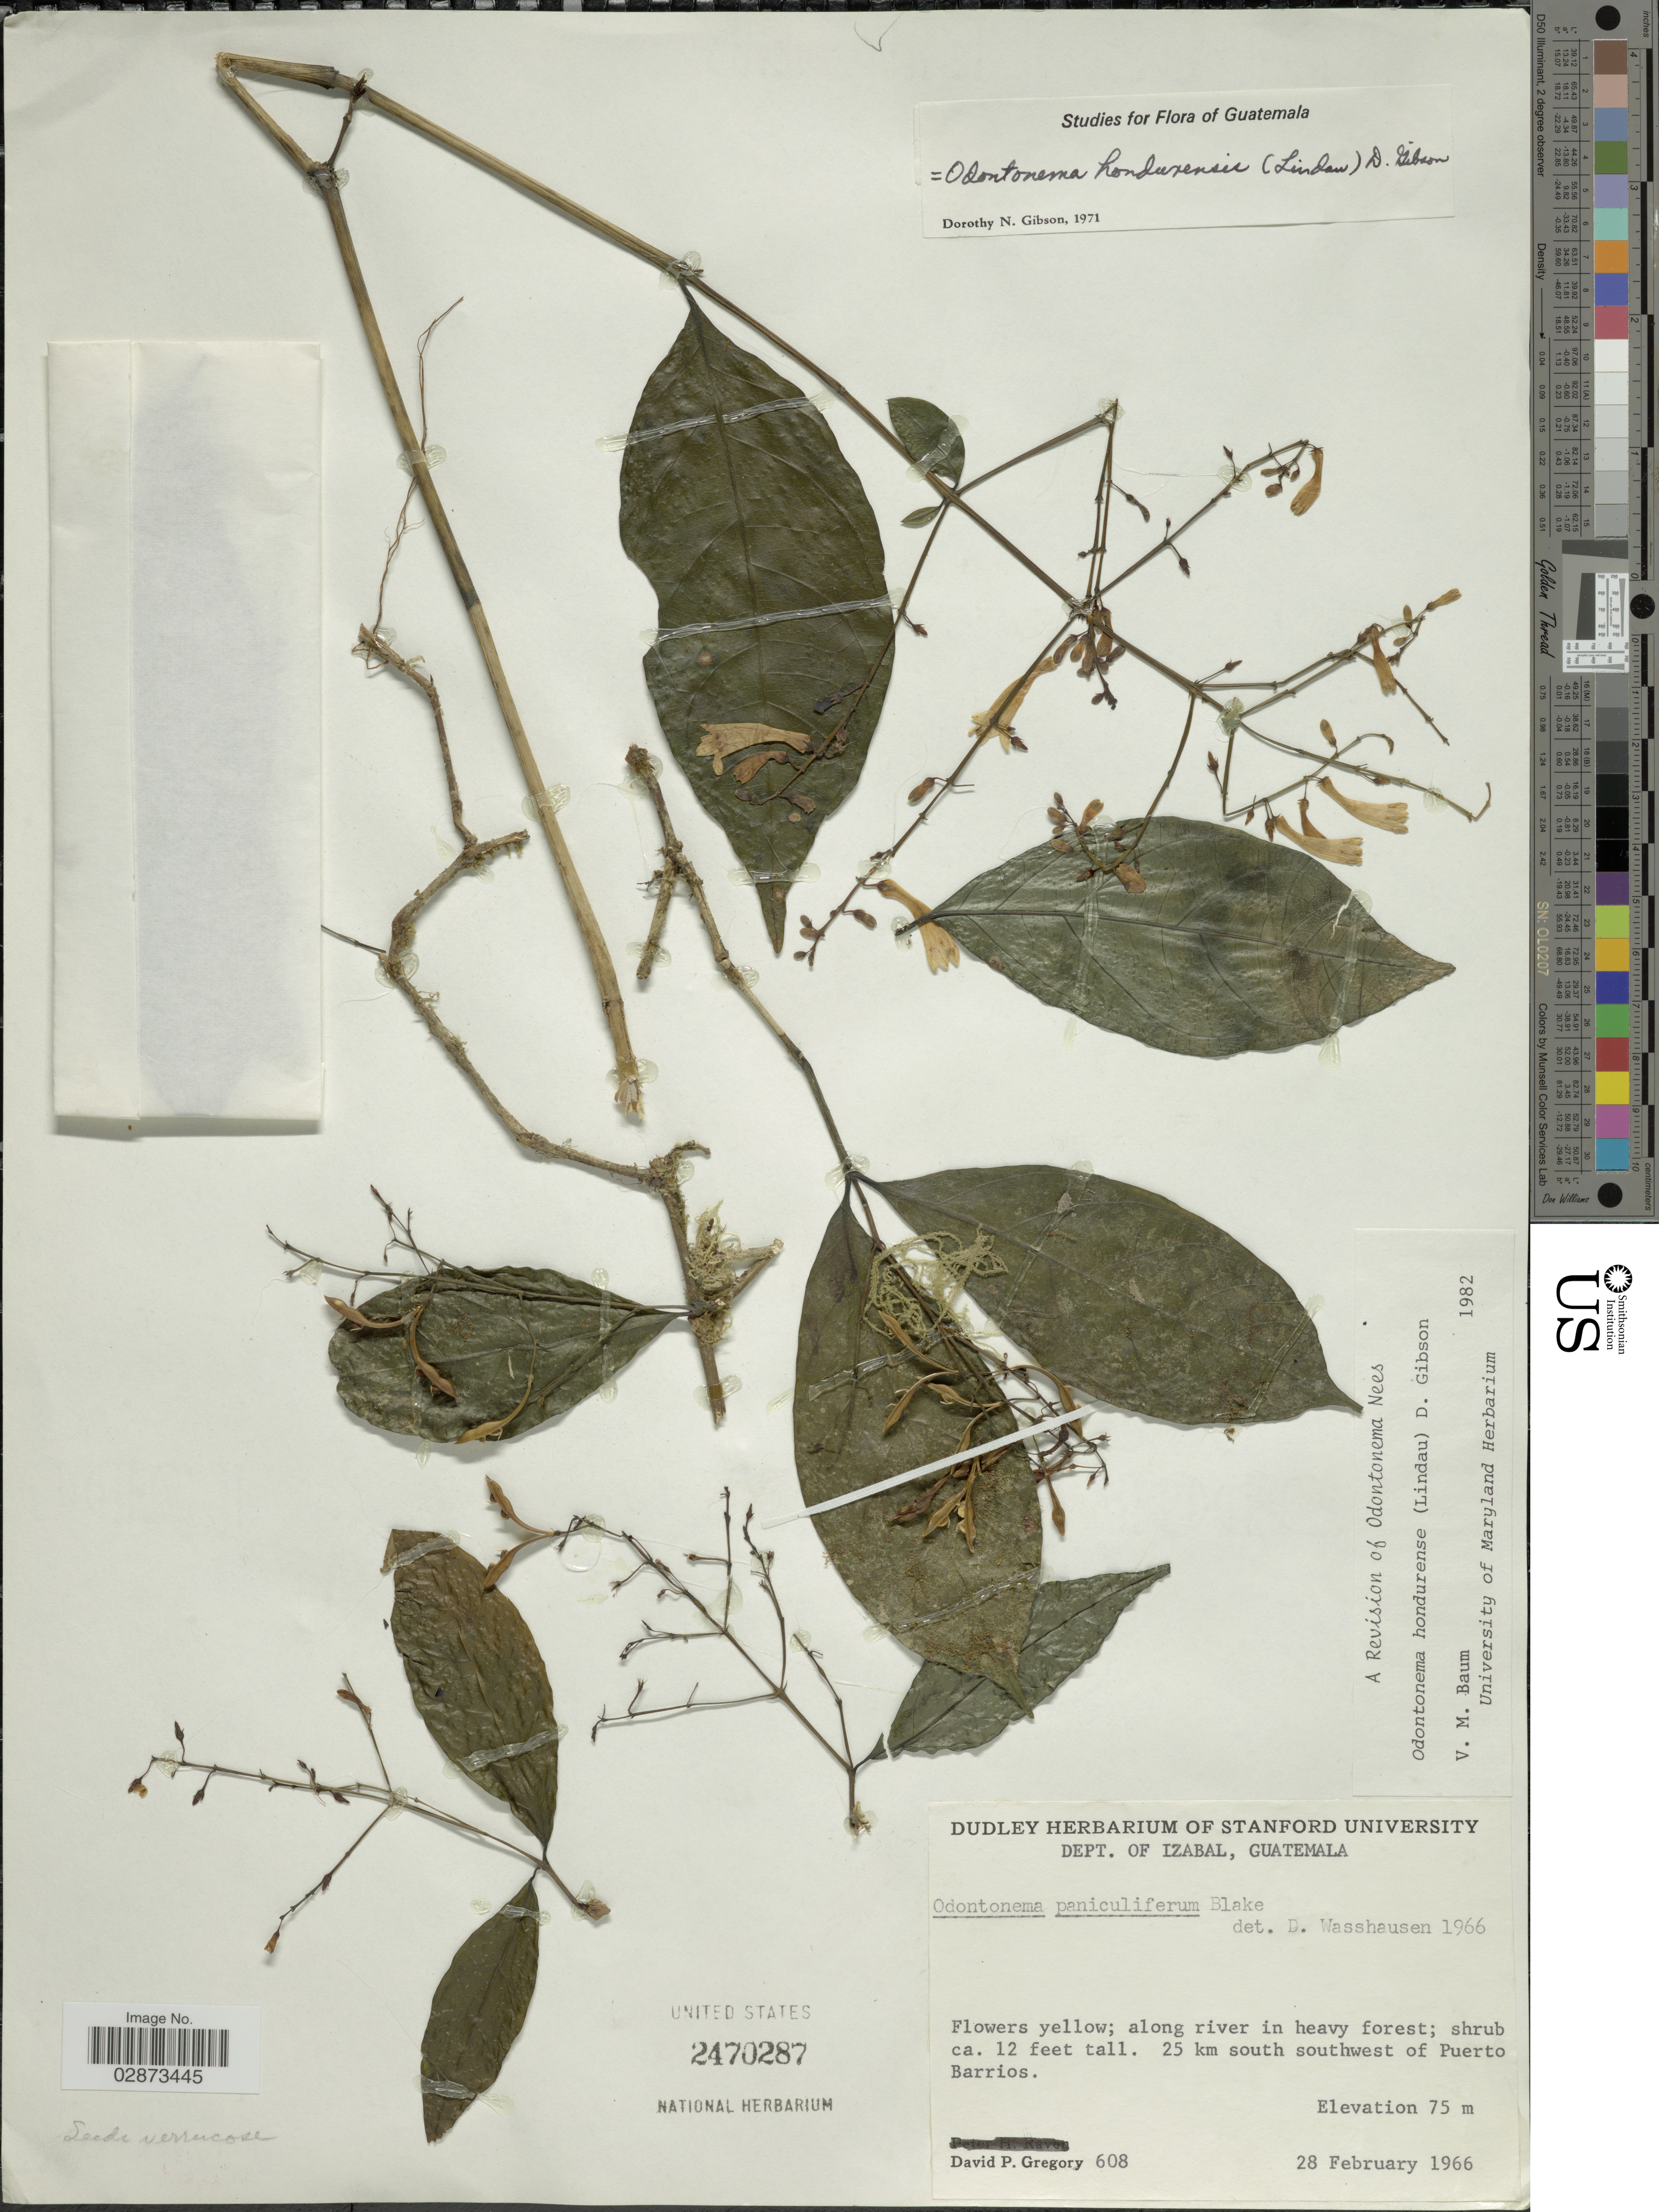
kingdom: Plantae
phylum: Tracheophyta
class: Magnoliopsida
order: Lamiales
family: Acanthaceae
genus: Odontonema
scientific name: Odontonema hondurensis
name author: (Lindau) D.N. Gibson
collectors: D. Gregory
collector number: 608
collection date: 1966-02-28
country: Guatemala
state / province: Izabal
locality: Dept. of Izabal, along river in heavy forest, 25 km south southwest of Puerto Barrios.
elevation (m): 75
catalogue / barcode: US 2470287